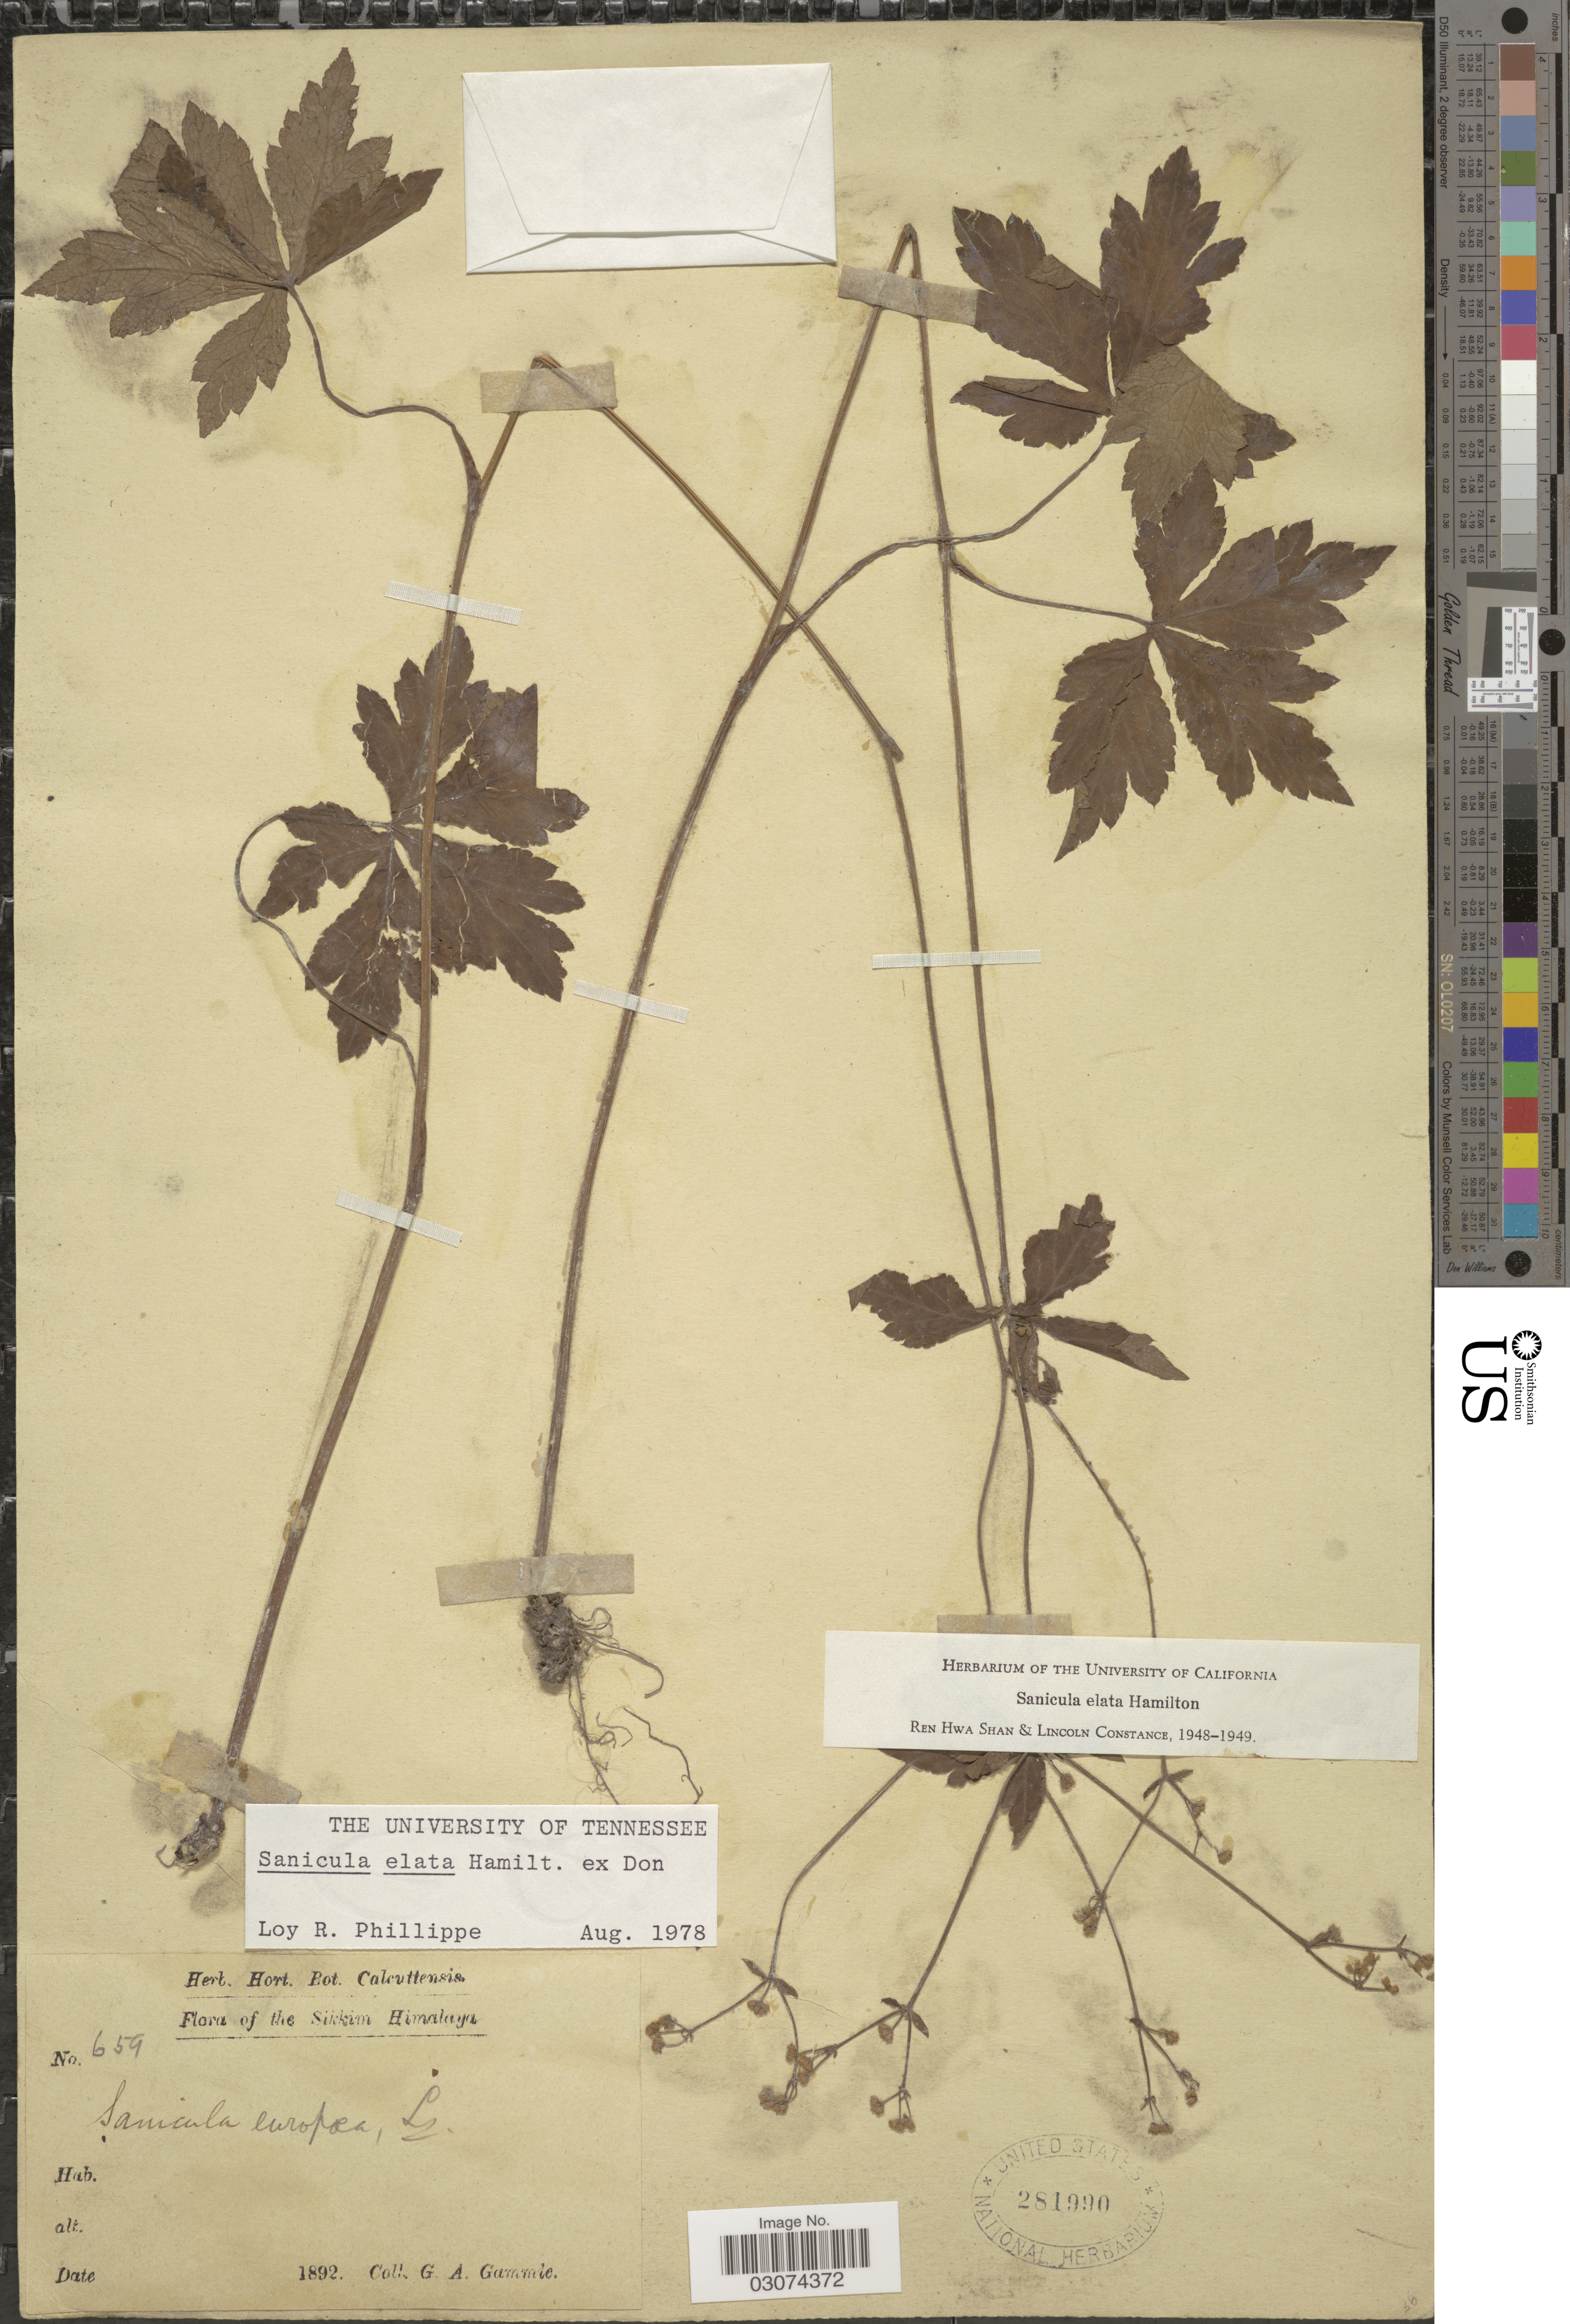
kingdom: Plantae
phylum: Tracheophyta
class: Magnoliopsida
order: Apiales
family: Apiaceae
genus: Sanicula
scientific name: Sanicula elata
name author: Buch.-Ham. ex D. Don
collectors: G. Gammie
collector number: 659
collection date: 1892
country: India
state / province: Sikkim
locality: Sikkim Himalaya.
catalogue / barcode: US 281990